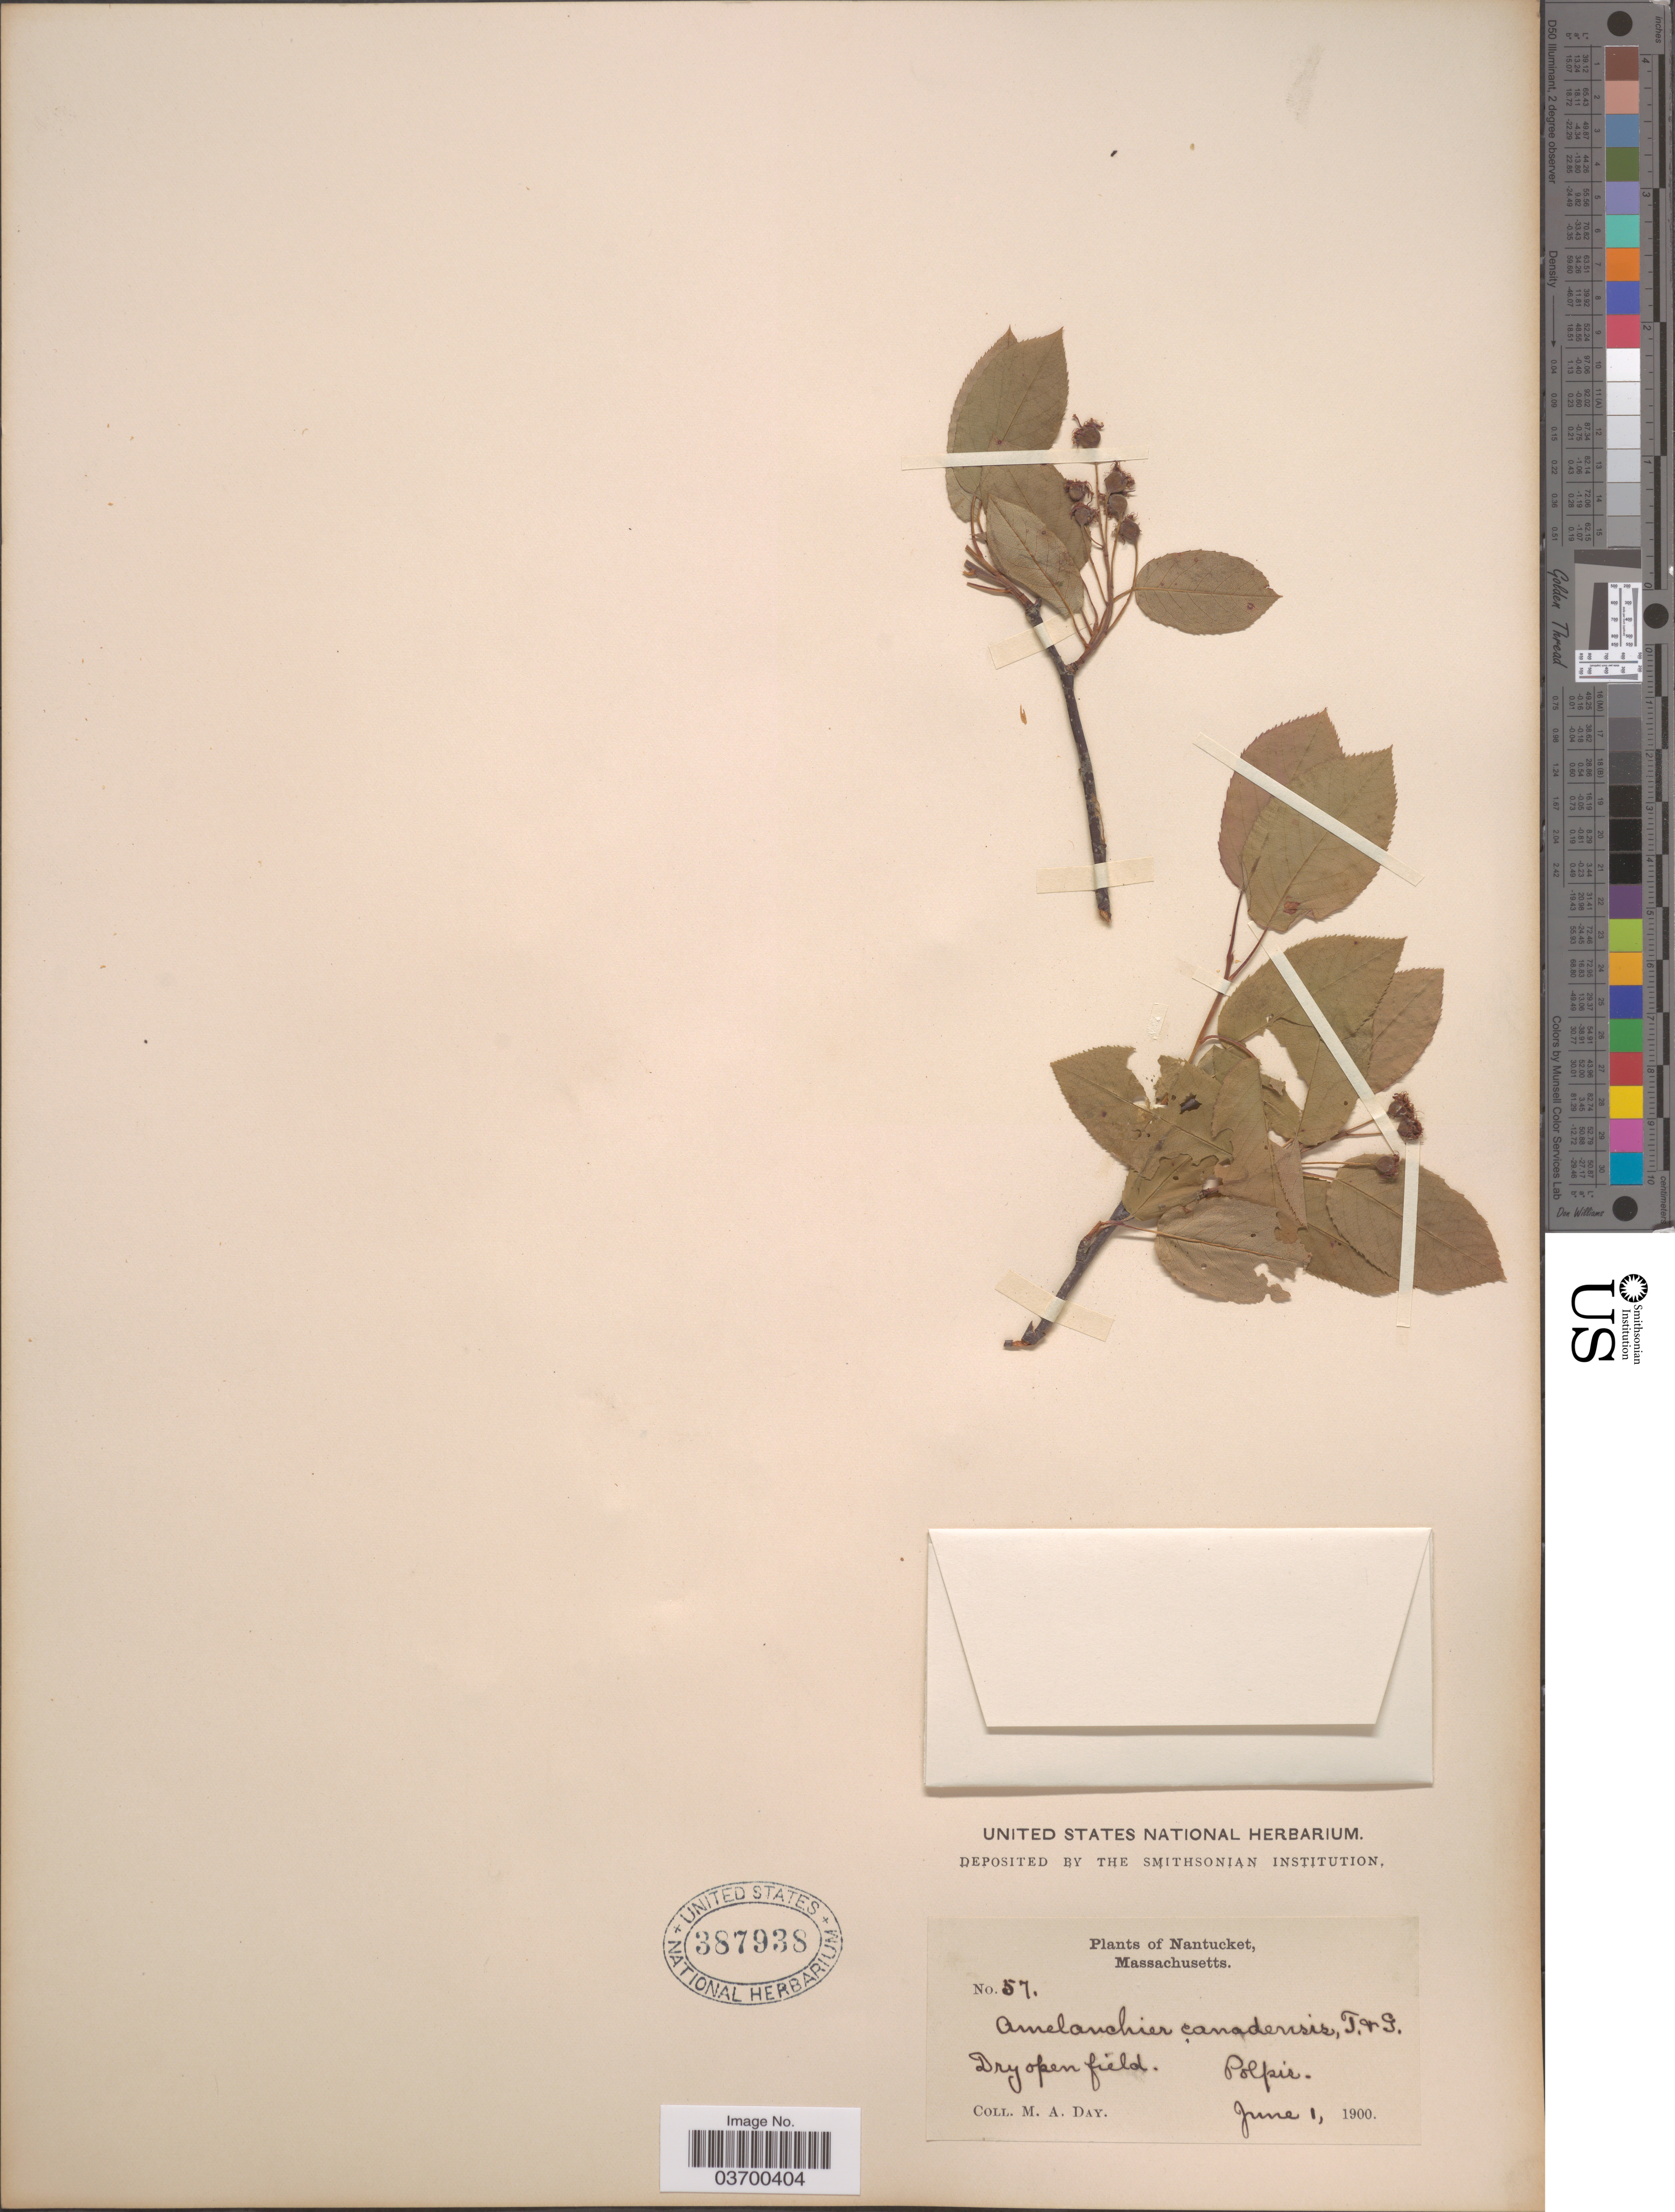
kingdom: Plantae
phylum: Tracheophyta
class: Magnoliopsida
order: Rosales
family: Rosaceae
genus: Amelanchier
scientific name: Amelanchier canadensis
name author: (L.) Medic.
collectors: M. Day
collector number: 57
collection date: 1900-06-01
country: United States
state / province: Massachusetts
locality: Nantucket. Dry open field. Polpis.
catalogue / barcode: US 387938